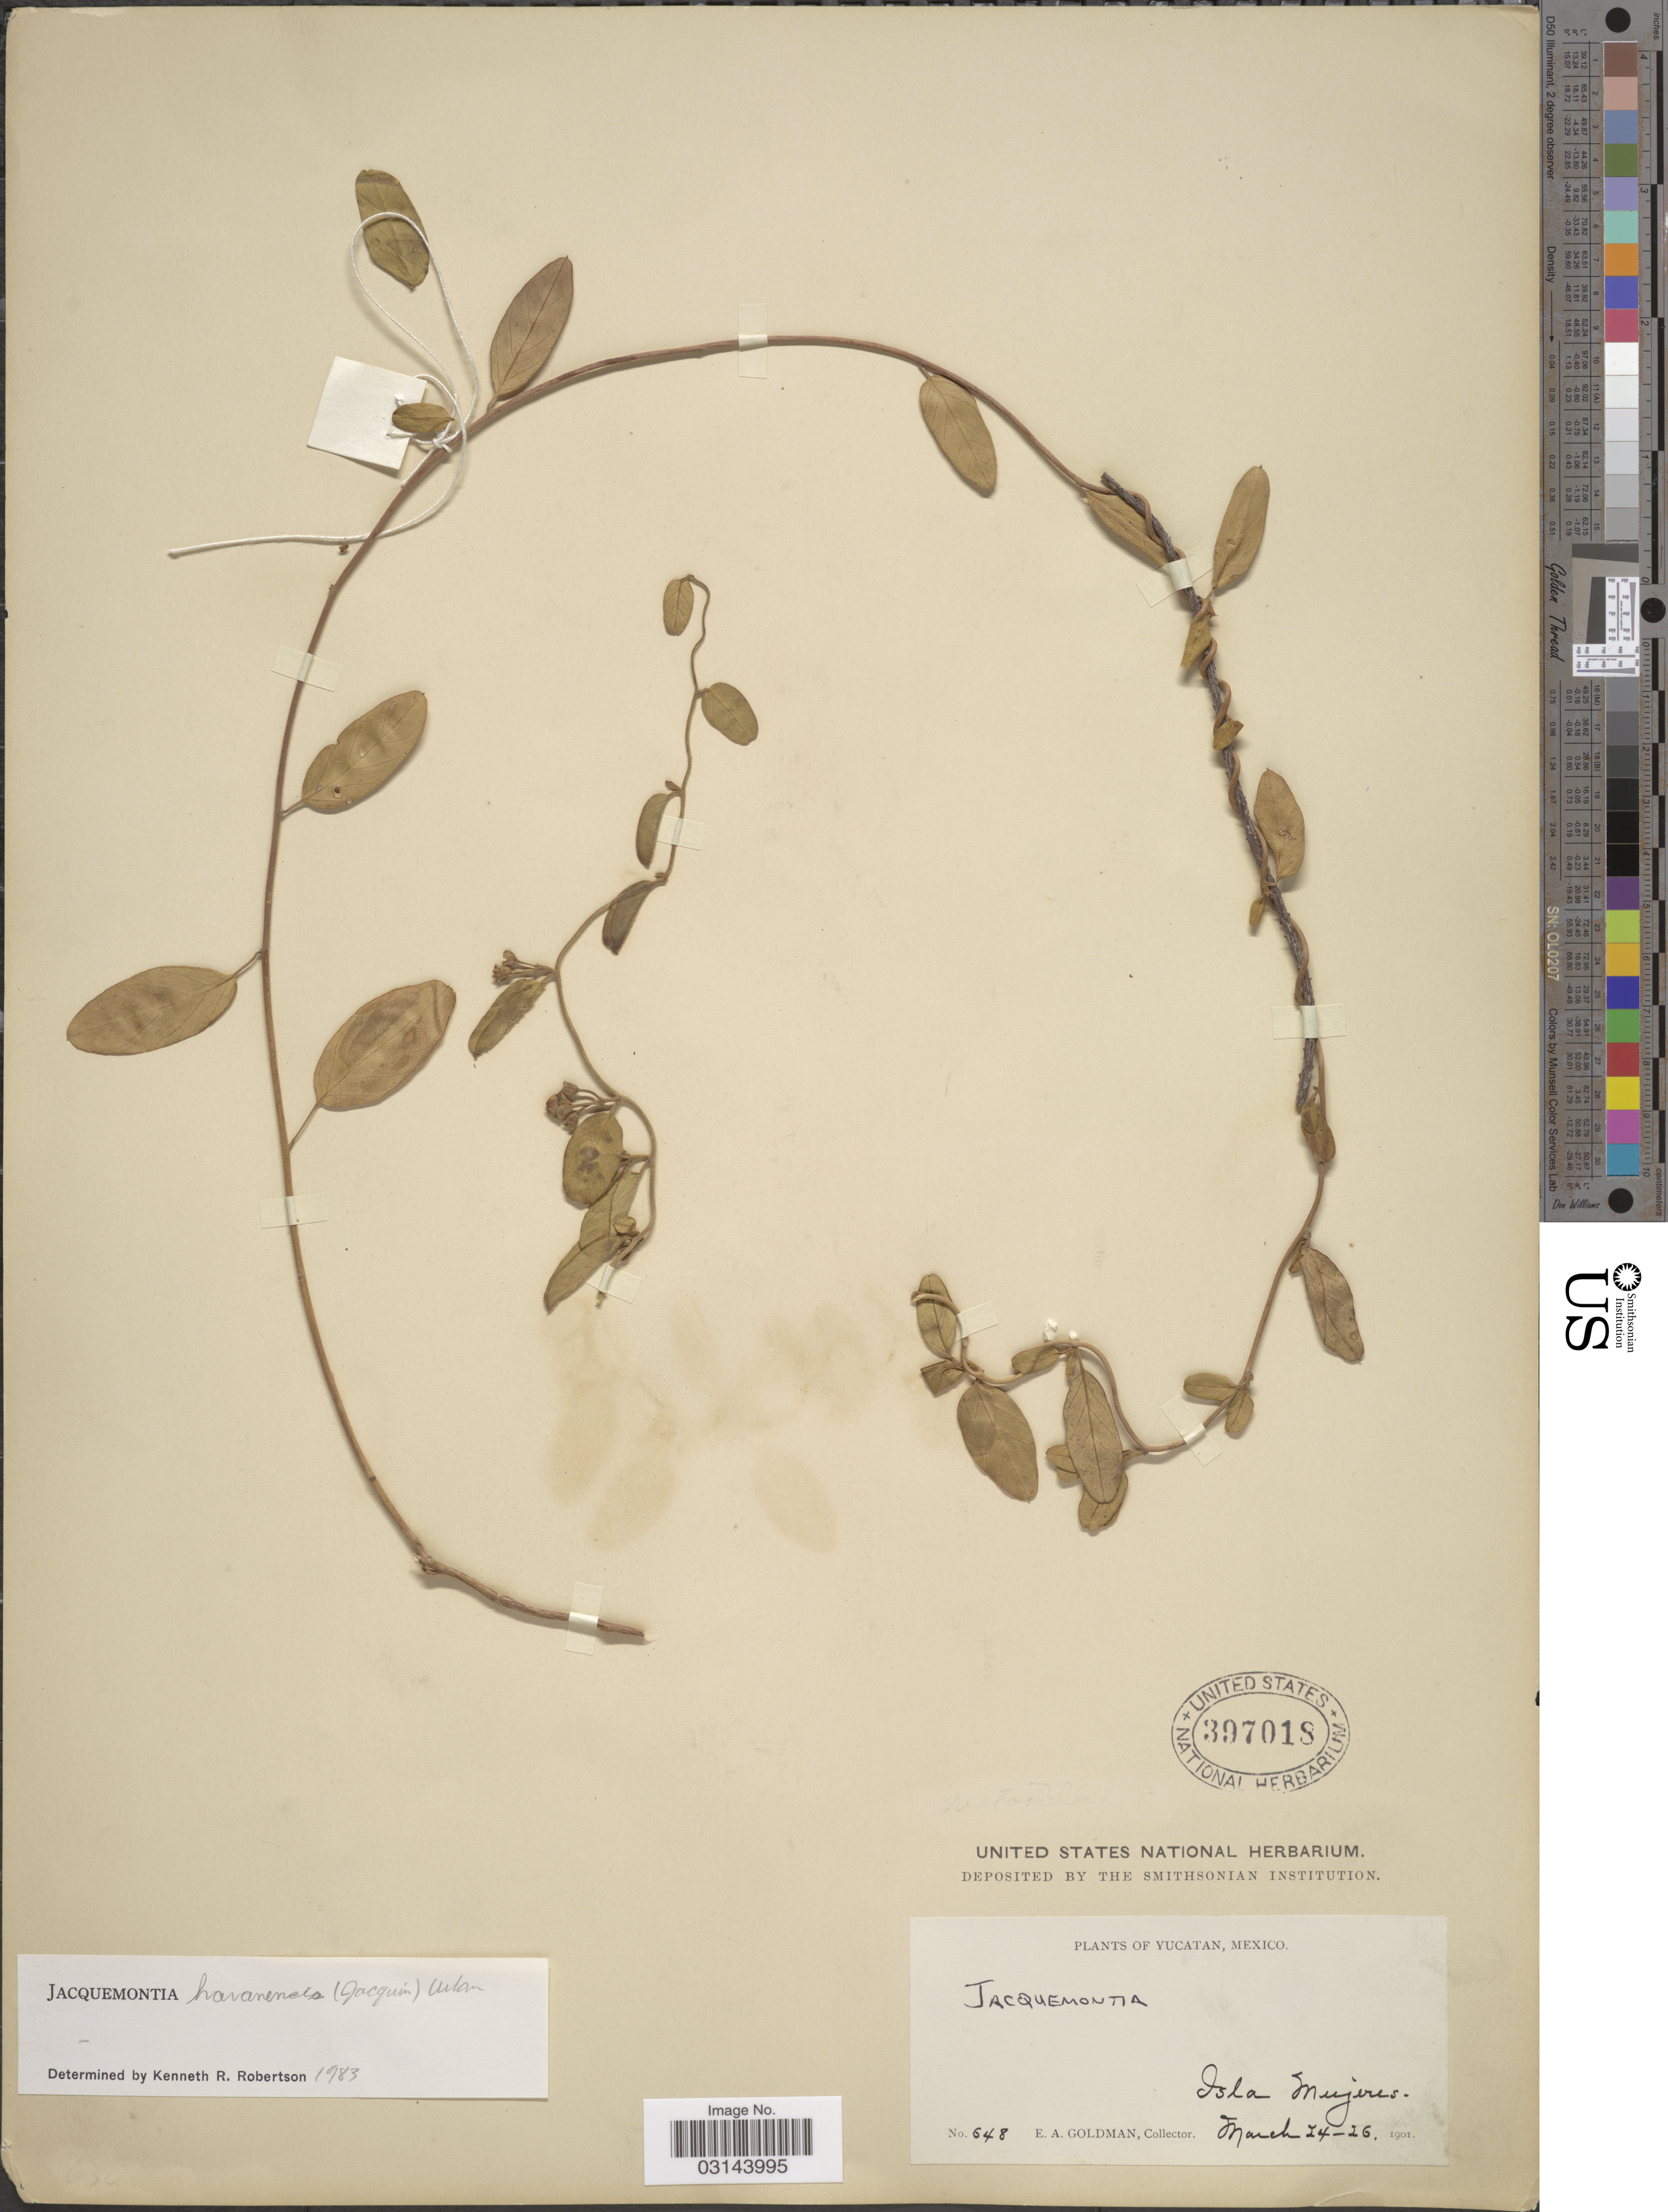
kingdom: Plantae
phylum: Tracheophyta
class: Magnoliopsida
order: Solanales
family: Convolvulaceae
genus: Jacquemontia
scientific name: Jacquemontia havanensis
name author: (Jacq.) Urb.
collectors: E. A. Goldman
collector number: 648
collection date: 1901-03-24/1901-03-26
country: Mexico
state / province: Yucatán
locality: Isla Mujeres.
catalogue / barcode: US 397018